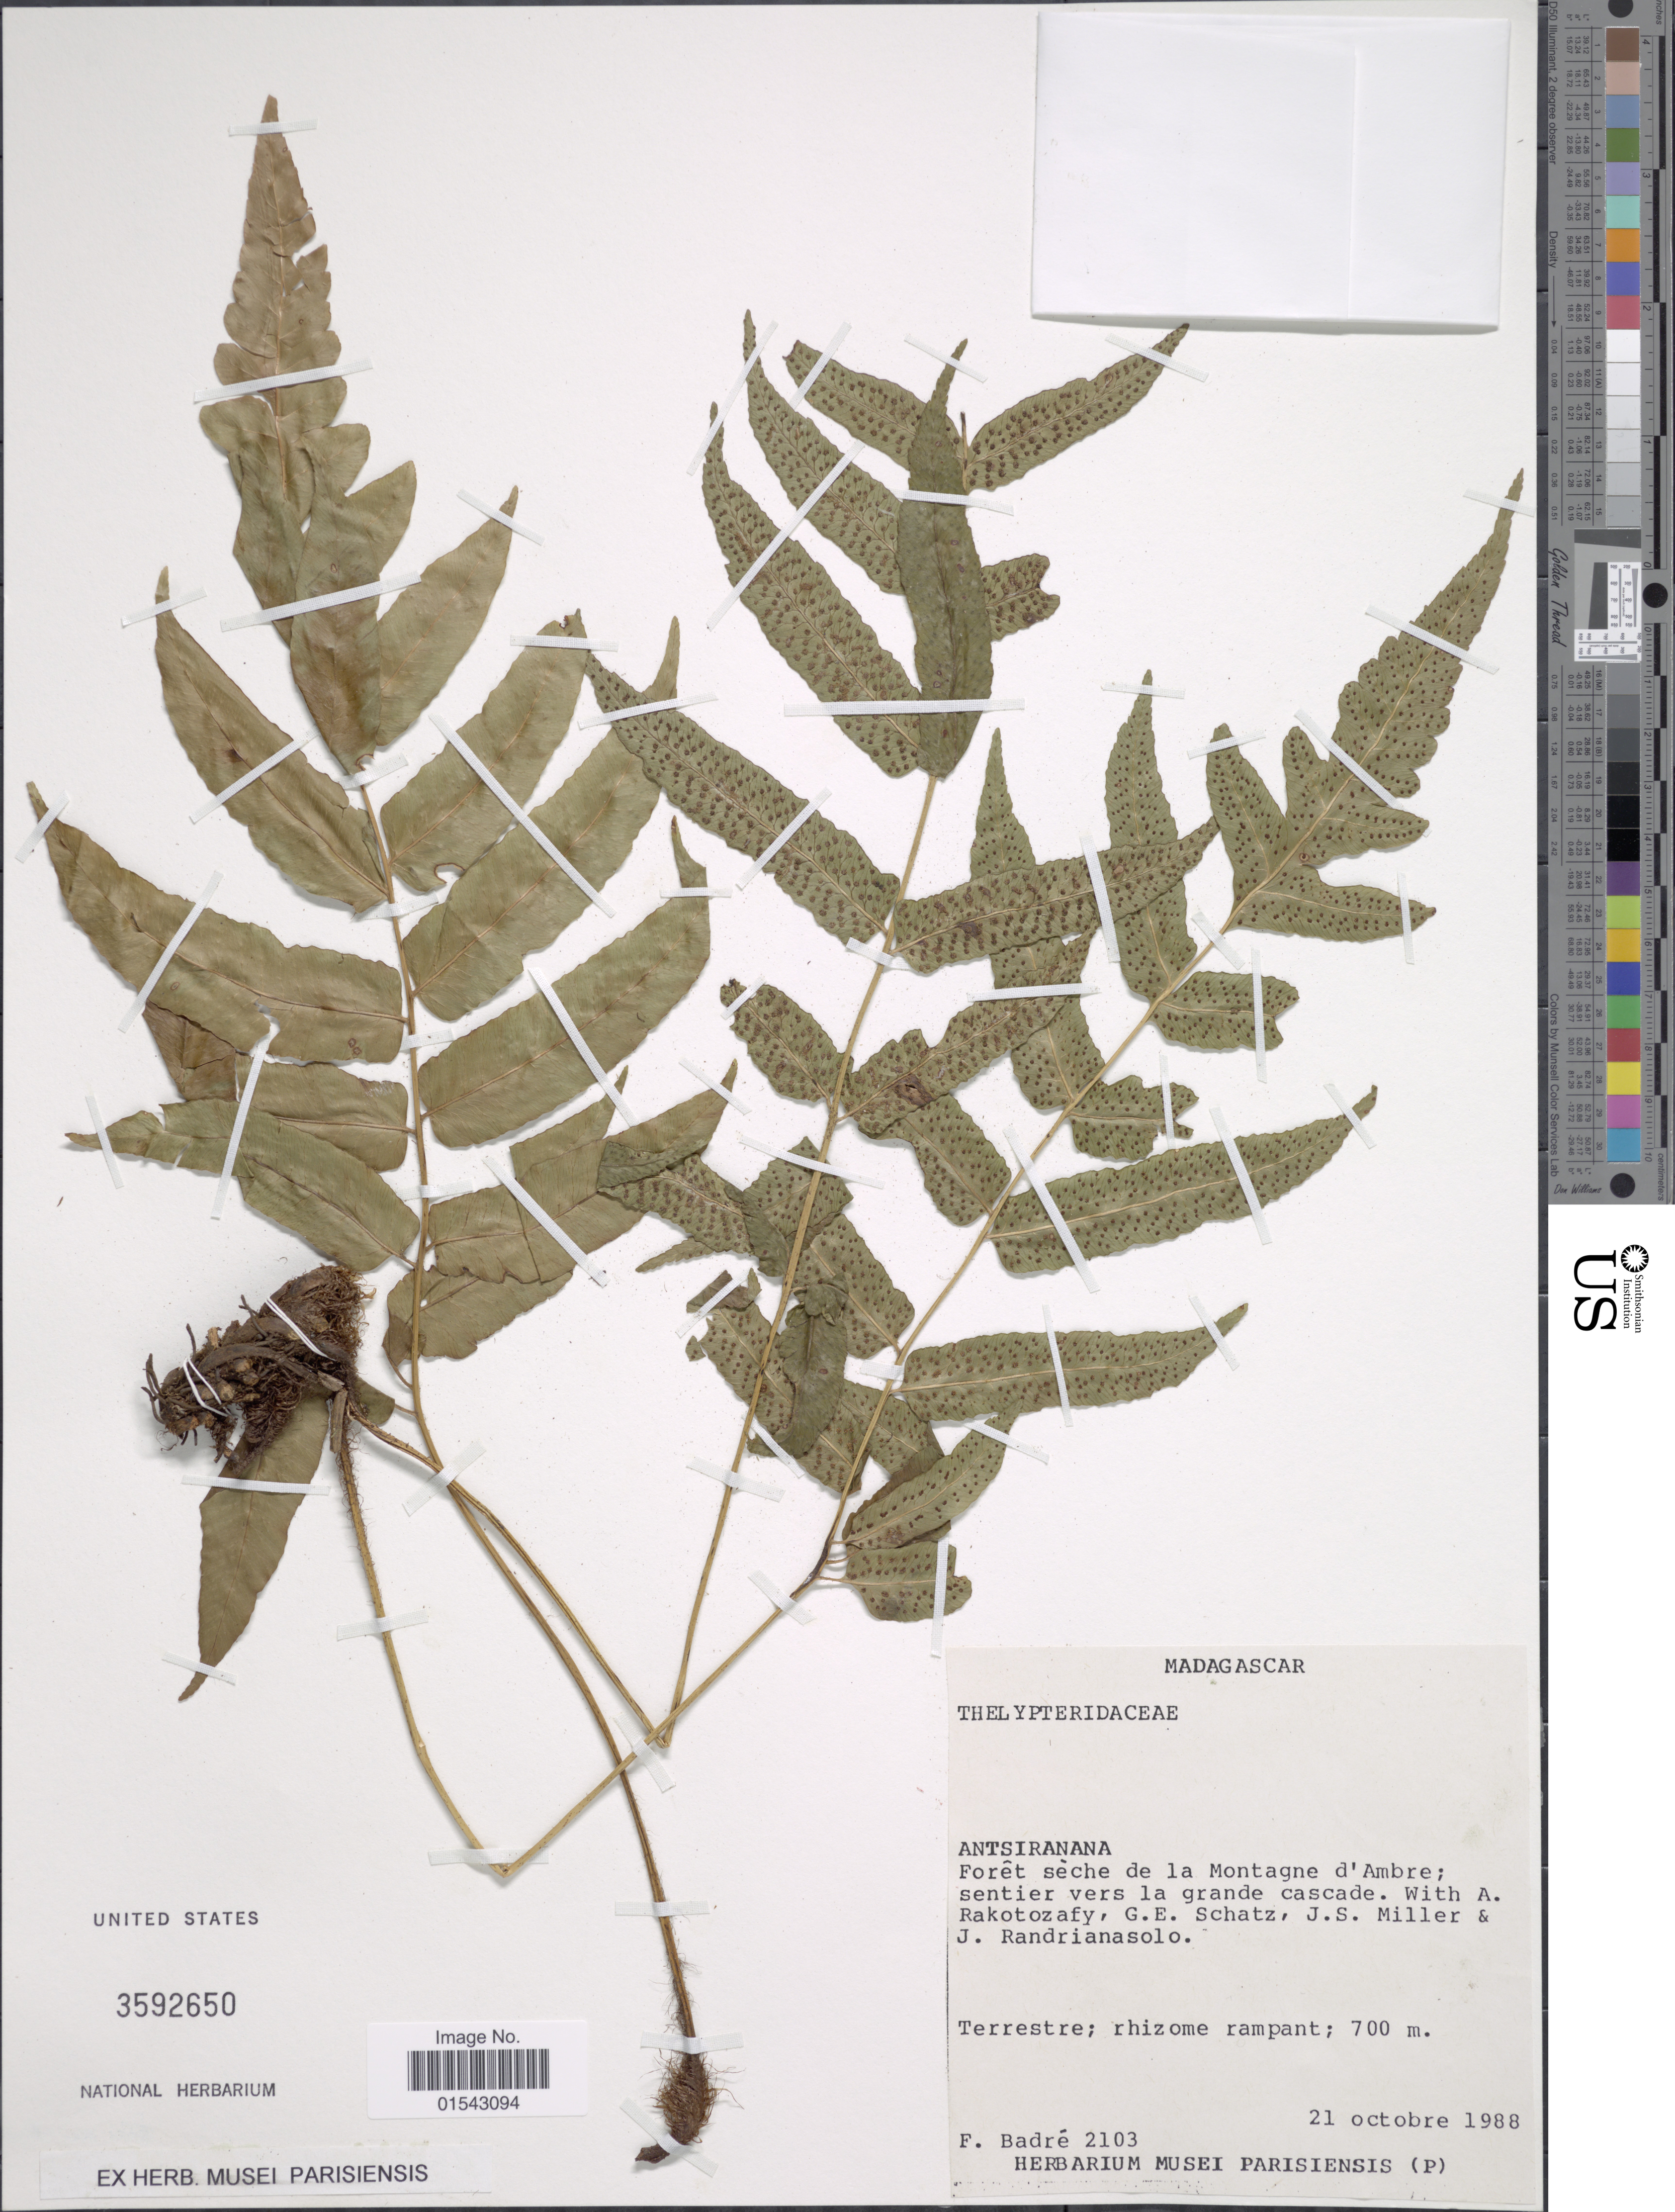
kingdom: Plantae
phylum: Tracheophyta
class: Polypodiopsida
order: Polypodiales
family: Thelypteridaceae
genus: Cyclosorus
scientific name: Cyclosorus sp.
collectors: F. Badré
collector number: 2103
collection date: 1988-10-21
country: Madagascar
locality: Madagascar, Antsiranana, Foret seche de la Montagne d'Ambre; sentier vers la grande cascade, Terrestre; rhizome rampant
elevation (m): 700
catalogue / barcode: US 3592650